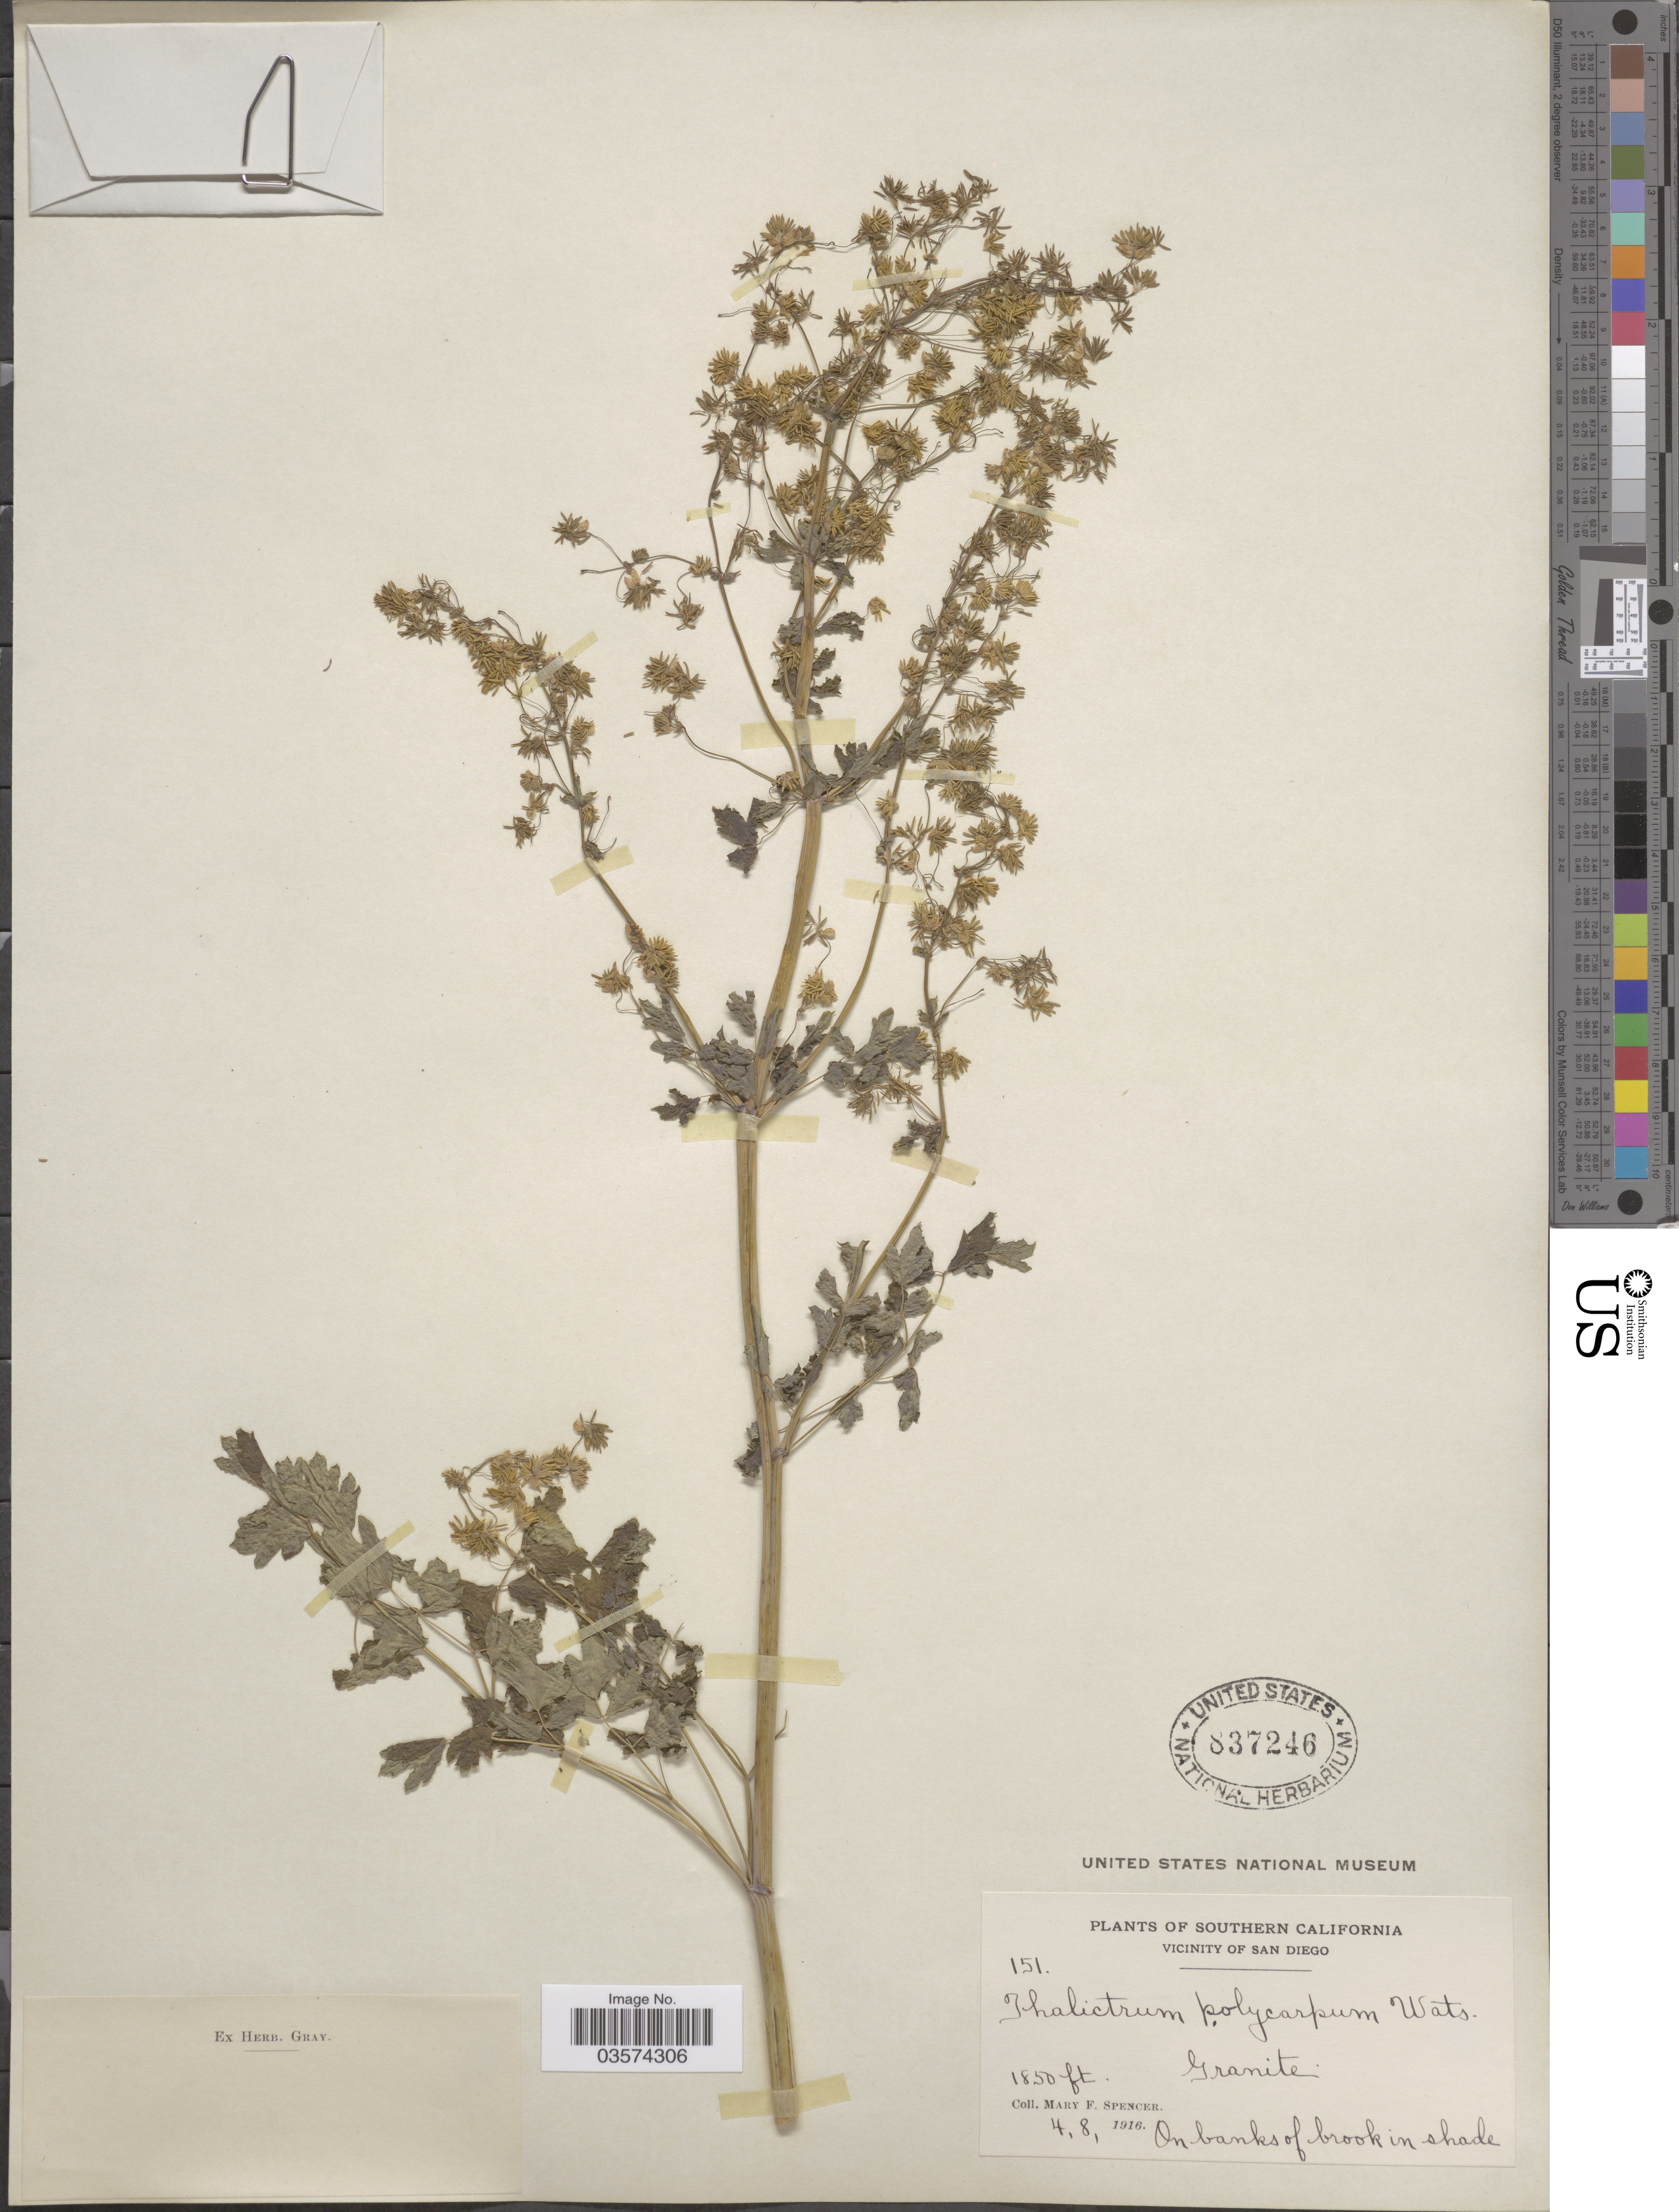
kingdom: Plantae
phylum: Tracheophyta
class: Magnoliopsida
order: Ranunculales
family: Ranunculaceae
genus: Thalictrum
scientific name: Thalictrum polycarpum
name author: (Torr.) S. Watson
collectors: M. Spencer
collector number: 151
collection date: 1916-04-08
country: United States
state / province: California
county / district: San Diego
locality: Southern California. Vicinity of San Diego. Granite.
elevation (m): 564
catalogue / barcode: US 837246